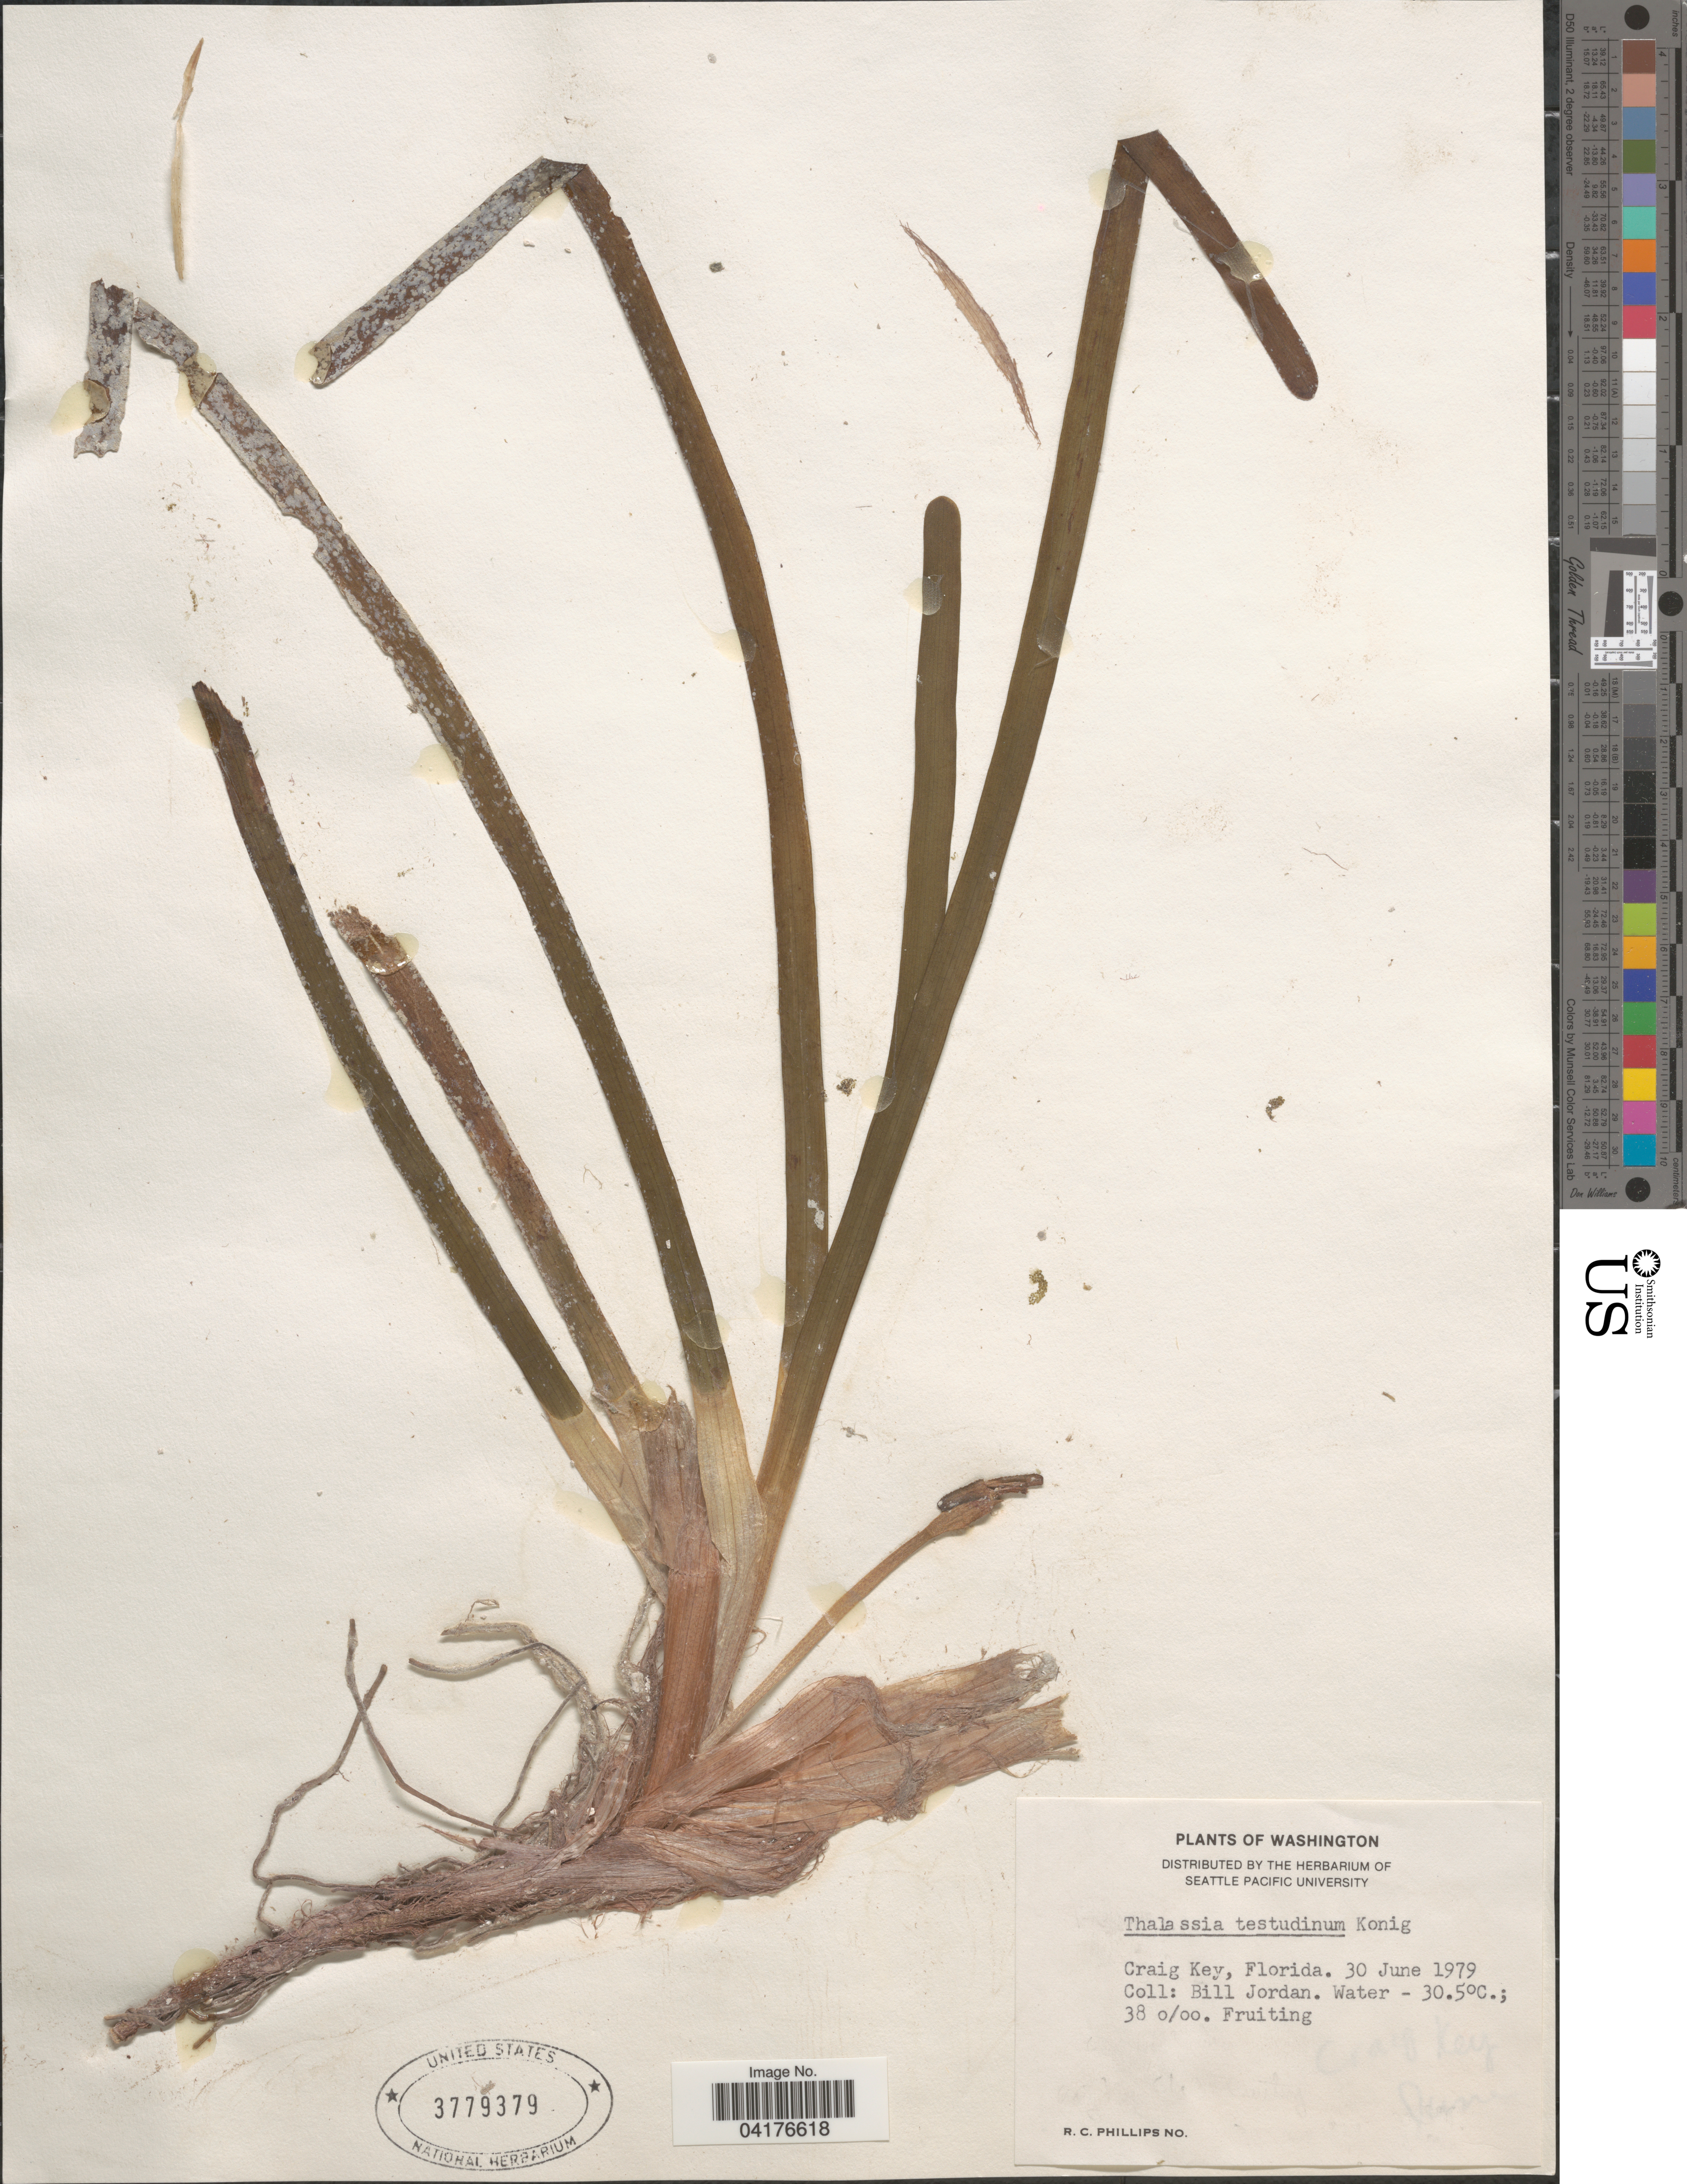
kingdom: Plantae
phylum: Tracheophyta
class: Liliopsida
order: Alismatales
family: Hydrocharitaceae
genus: Thalassia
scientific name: Thalassia testudinum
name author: Banks & Sol. ex K.D. Koenig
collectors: B. Jordan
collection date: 1979-06-30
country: United States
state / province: Florida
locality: Craig Key.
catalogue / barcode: US 3779379